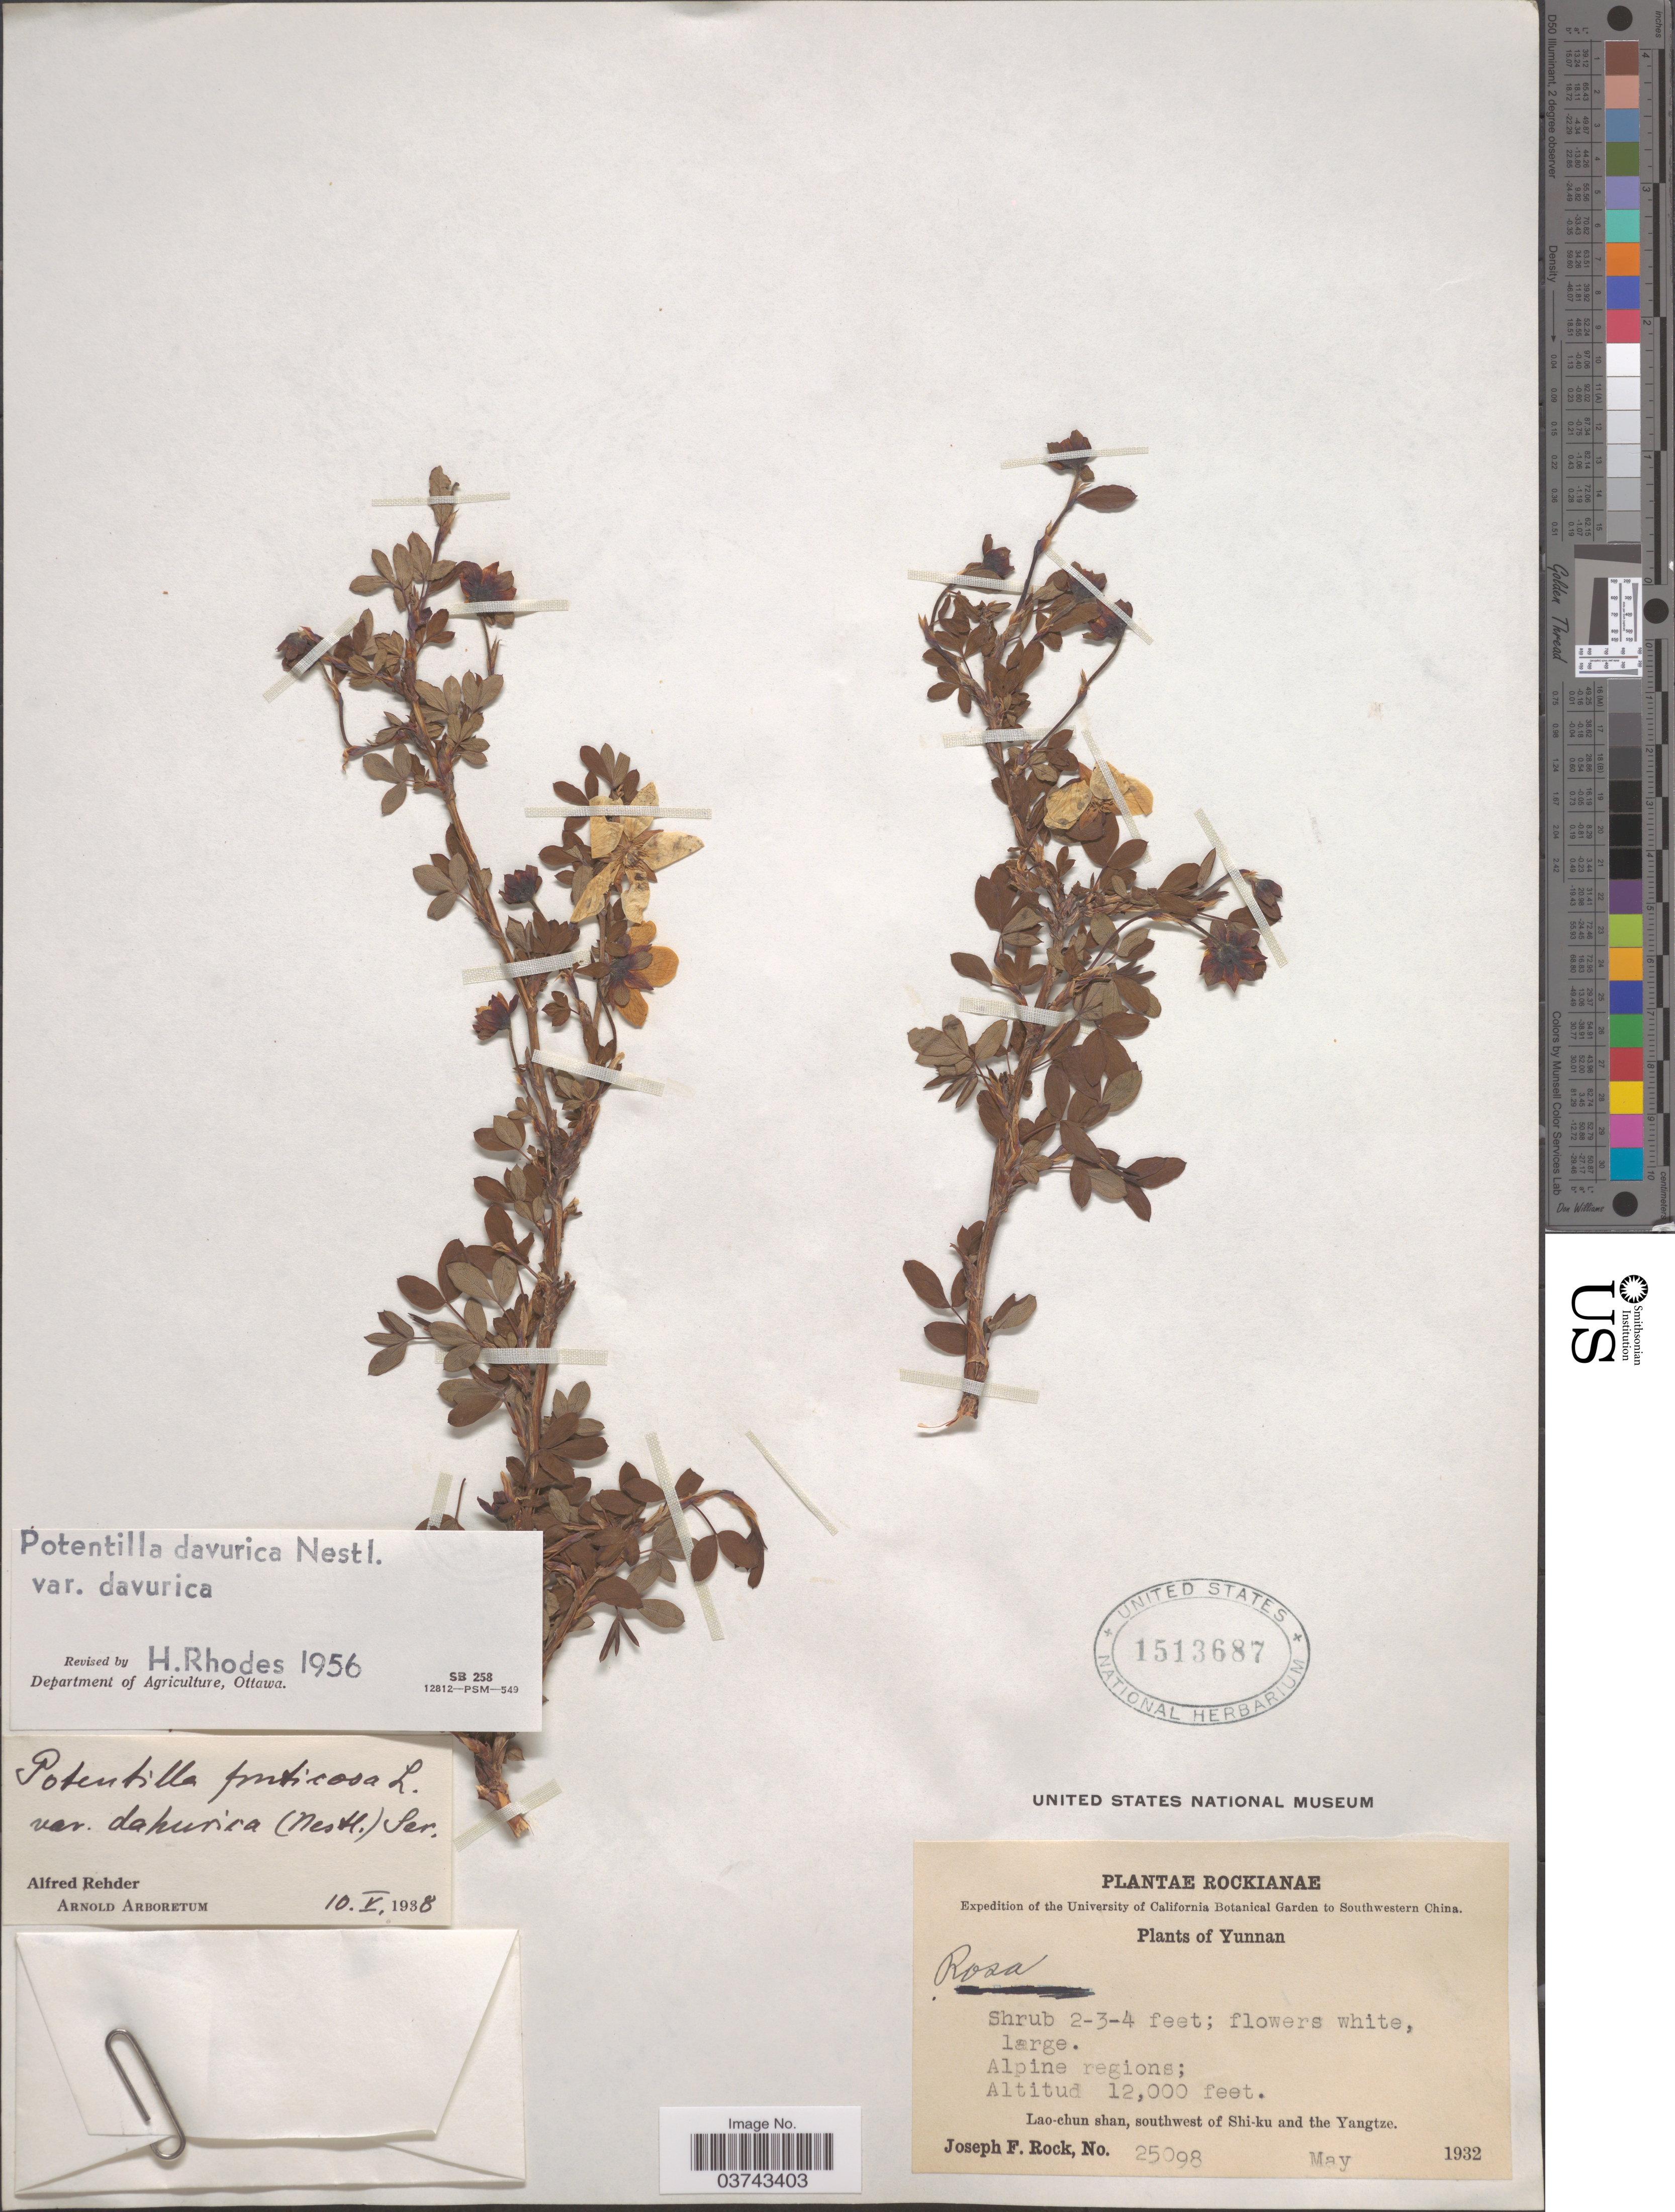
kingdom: Plantae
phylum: Tracheophyta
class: Magnoliopsida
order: Rosales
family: Rosaceae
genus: Dasiphora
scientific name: Dasiphora glabrata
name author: (Willd. ex Schltdl.) Soják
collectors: J. F. Rock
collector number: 25098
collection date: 1932-05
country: China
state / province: Yunnan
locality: Southwestern China. Lao-chun shan, southwest of Shi-ku and the Yangtze.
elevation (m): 3658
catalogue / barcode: US 1513687